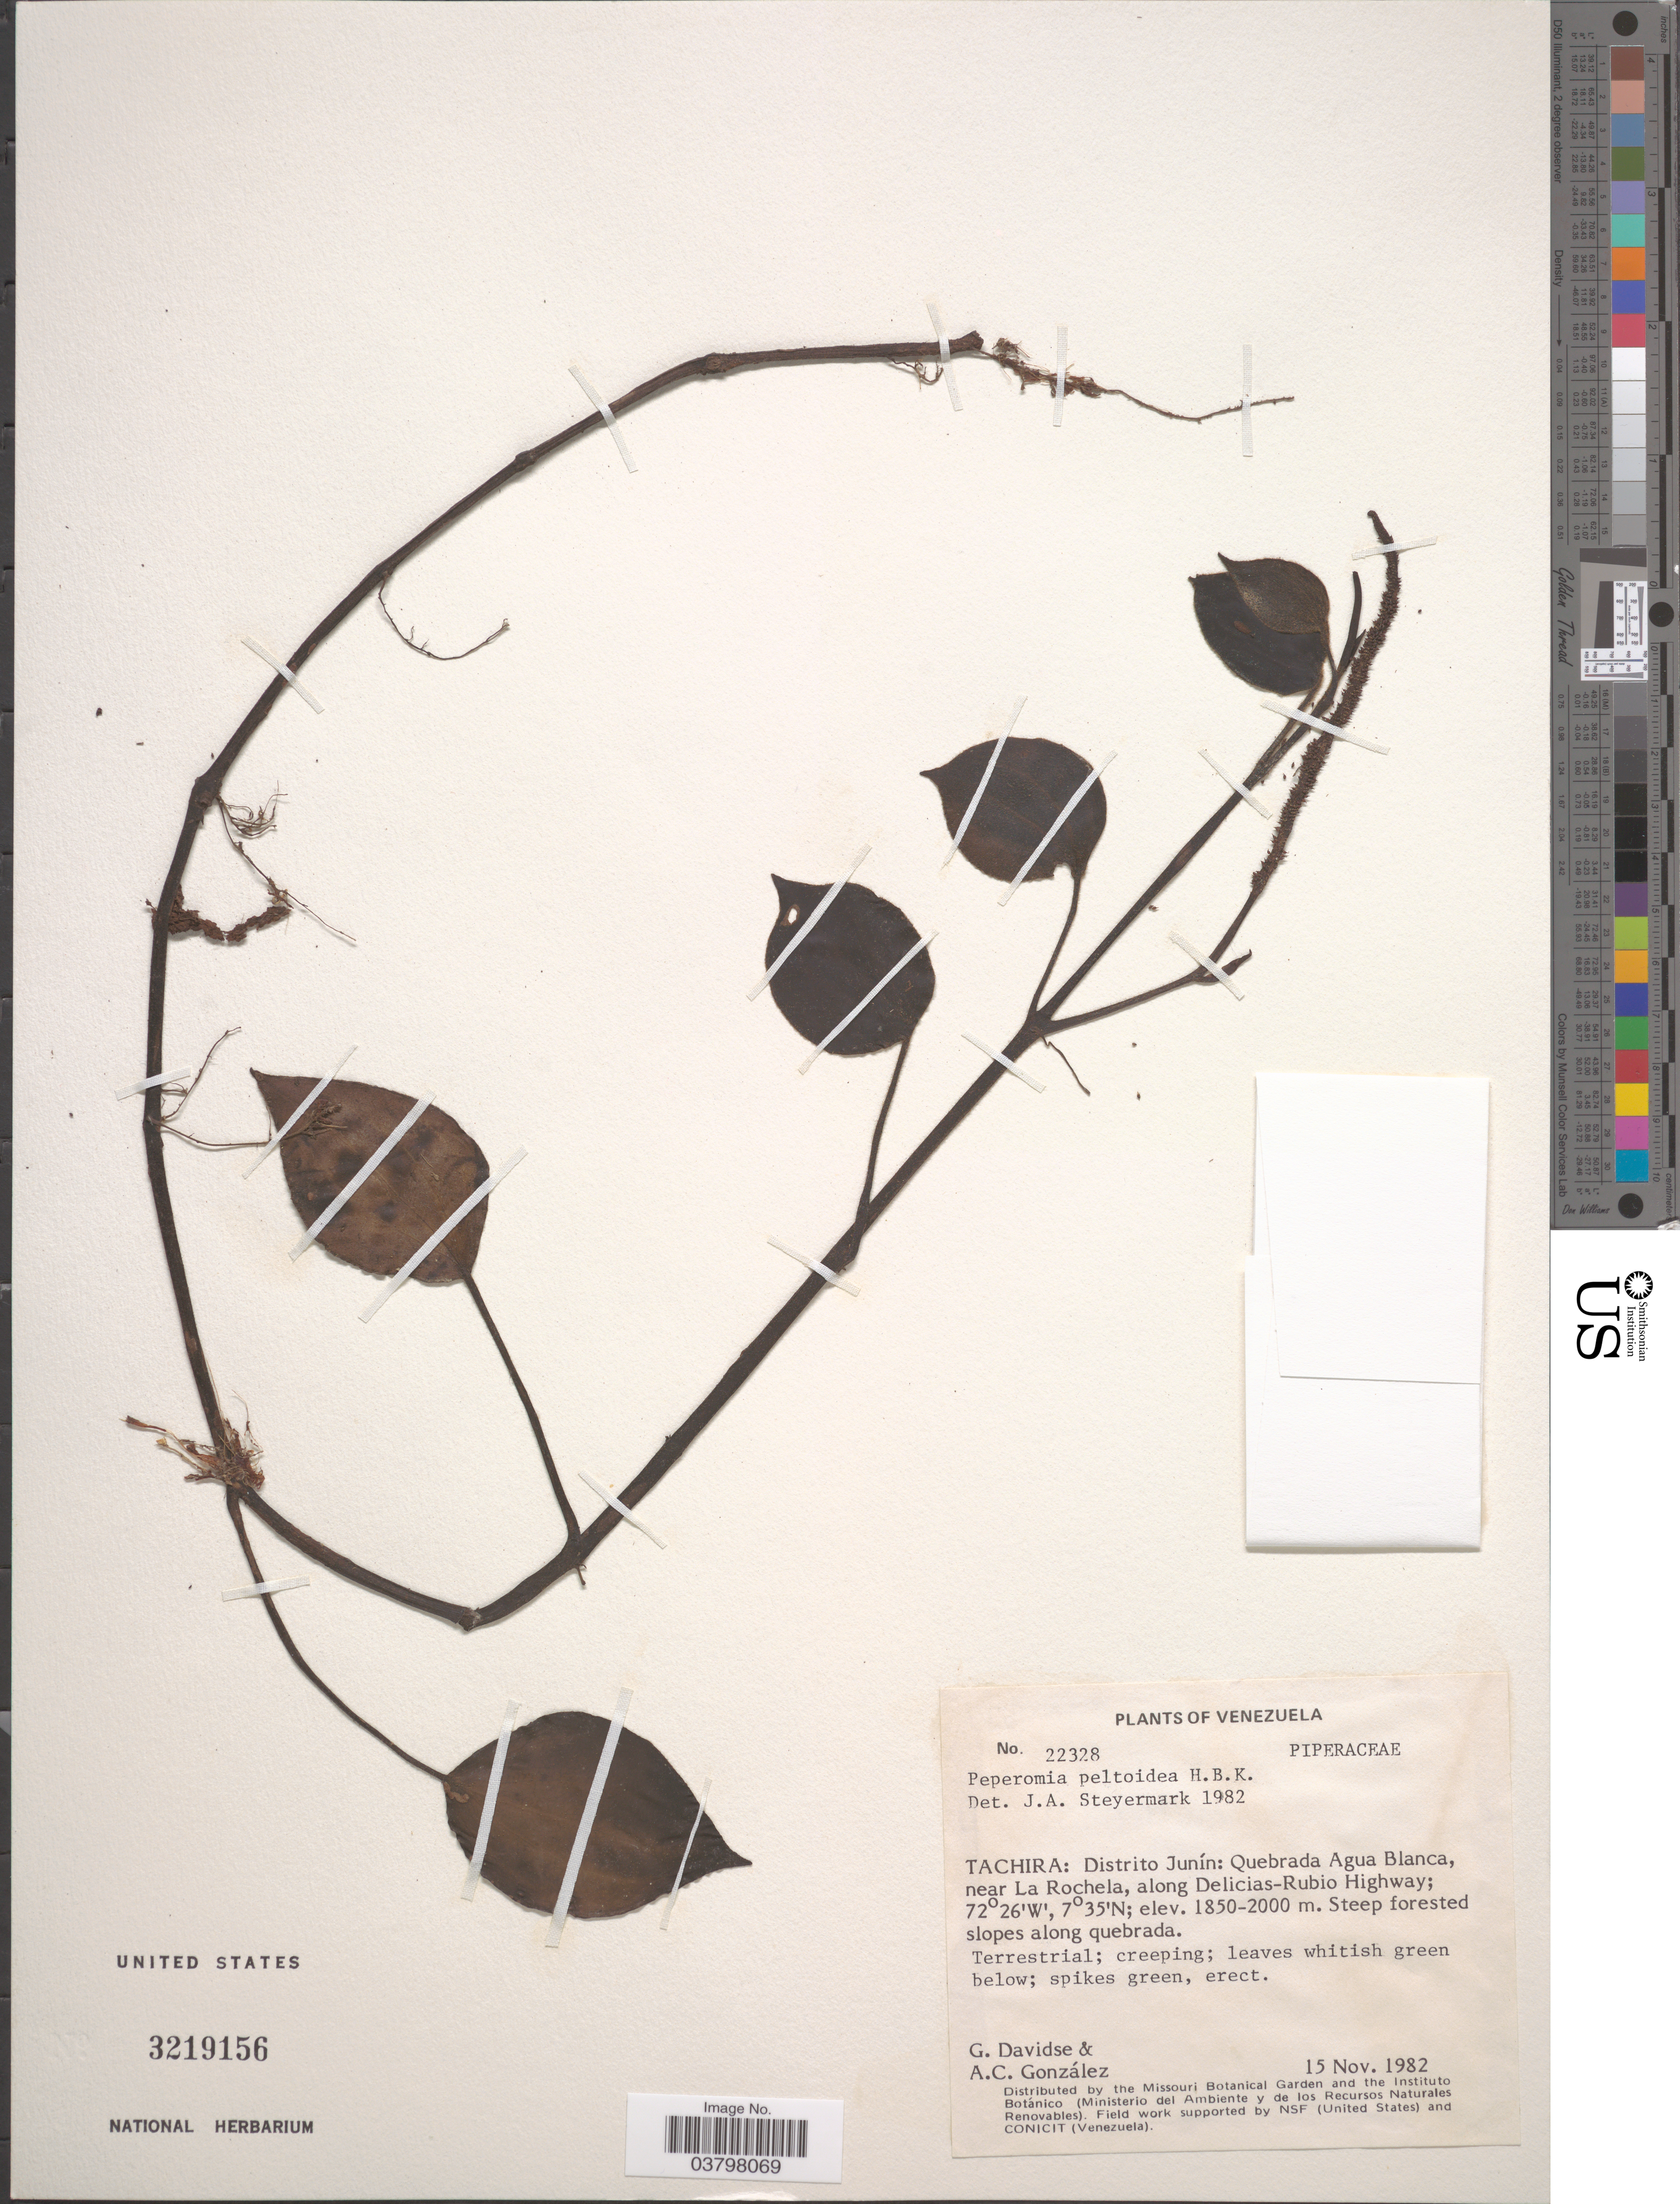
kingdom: Plantae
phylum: Tracheophyta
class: Magnoliopsida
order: Piperales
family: Piperaceae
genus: Peperomia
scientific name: Peperomia peltoidea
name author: Kunth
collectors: G. Davidse & A. C. González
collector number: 22328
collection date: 1982-11-15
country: Venezuela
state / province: Tachira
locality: Distrito Junín: Quebrada Agua Blanca, near La Rochela, along Delicias-Rubio Highway.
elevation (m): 1850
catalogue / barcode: US 3219156